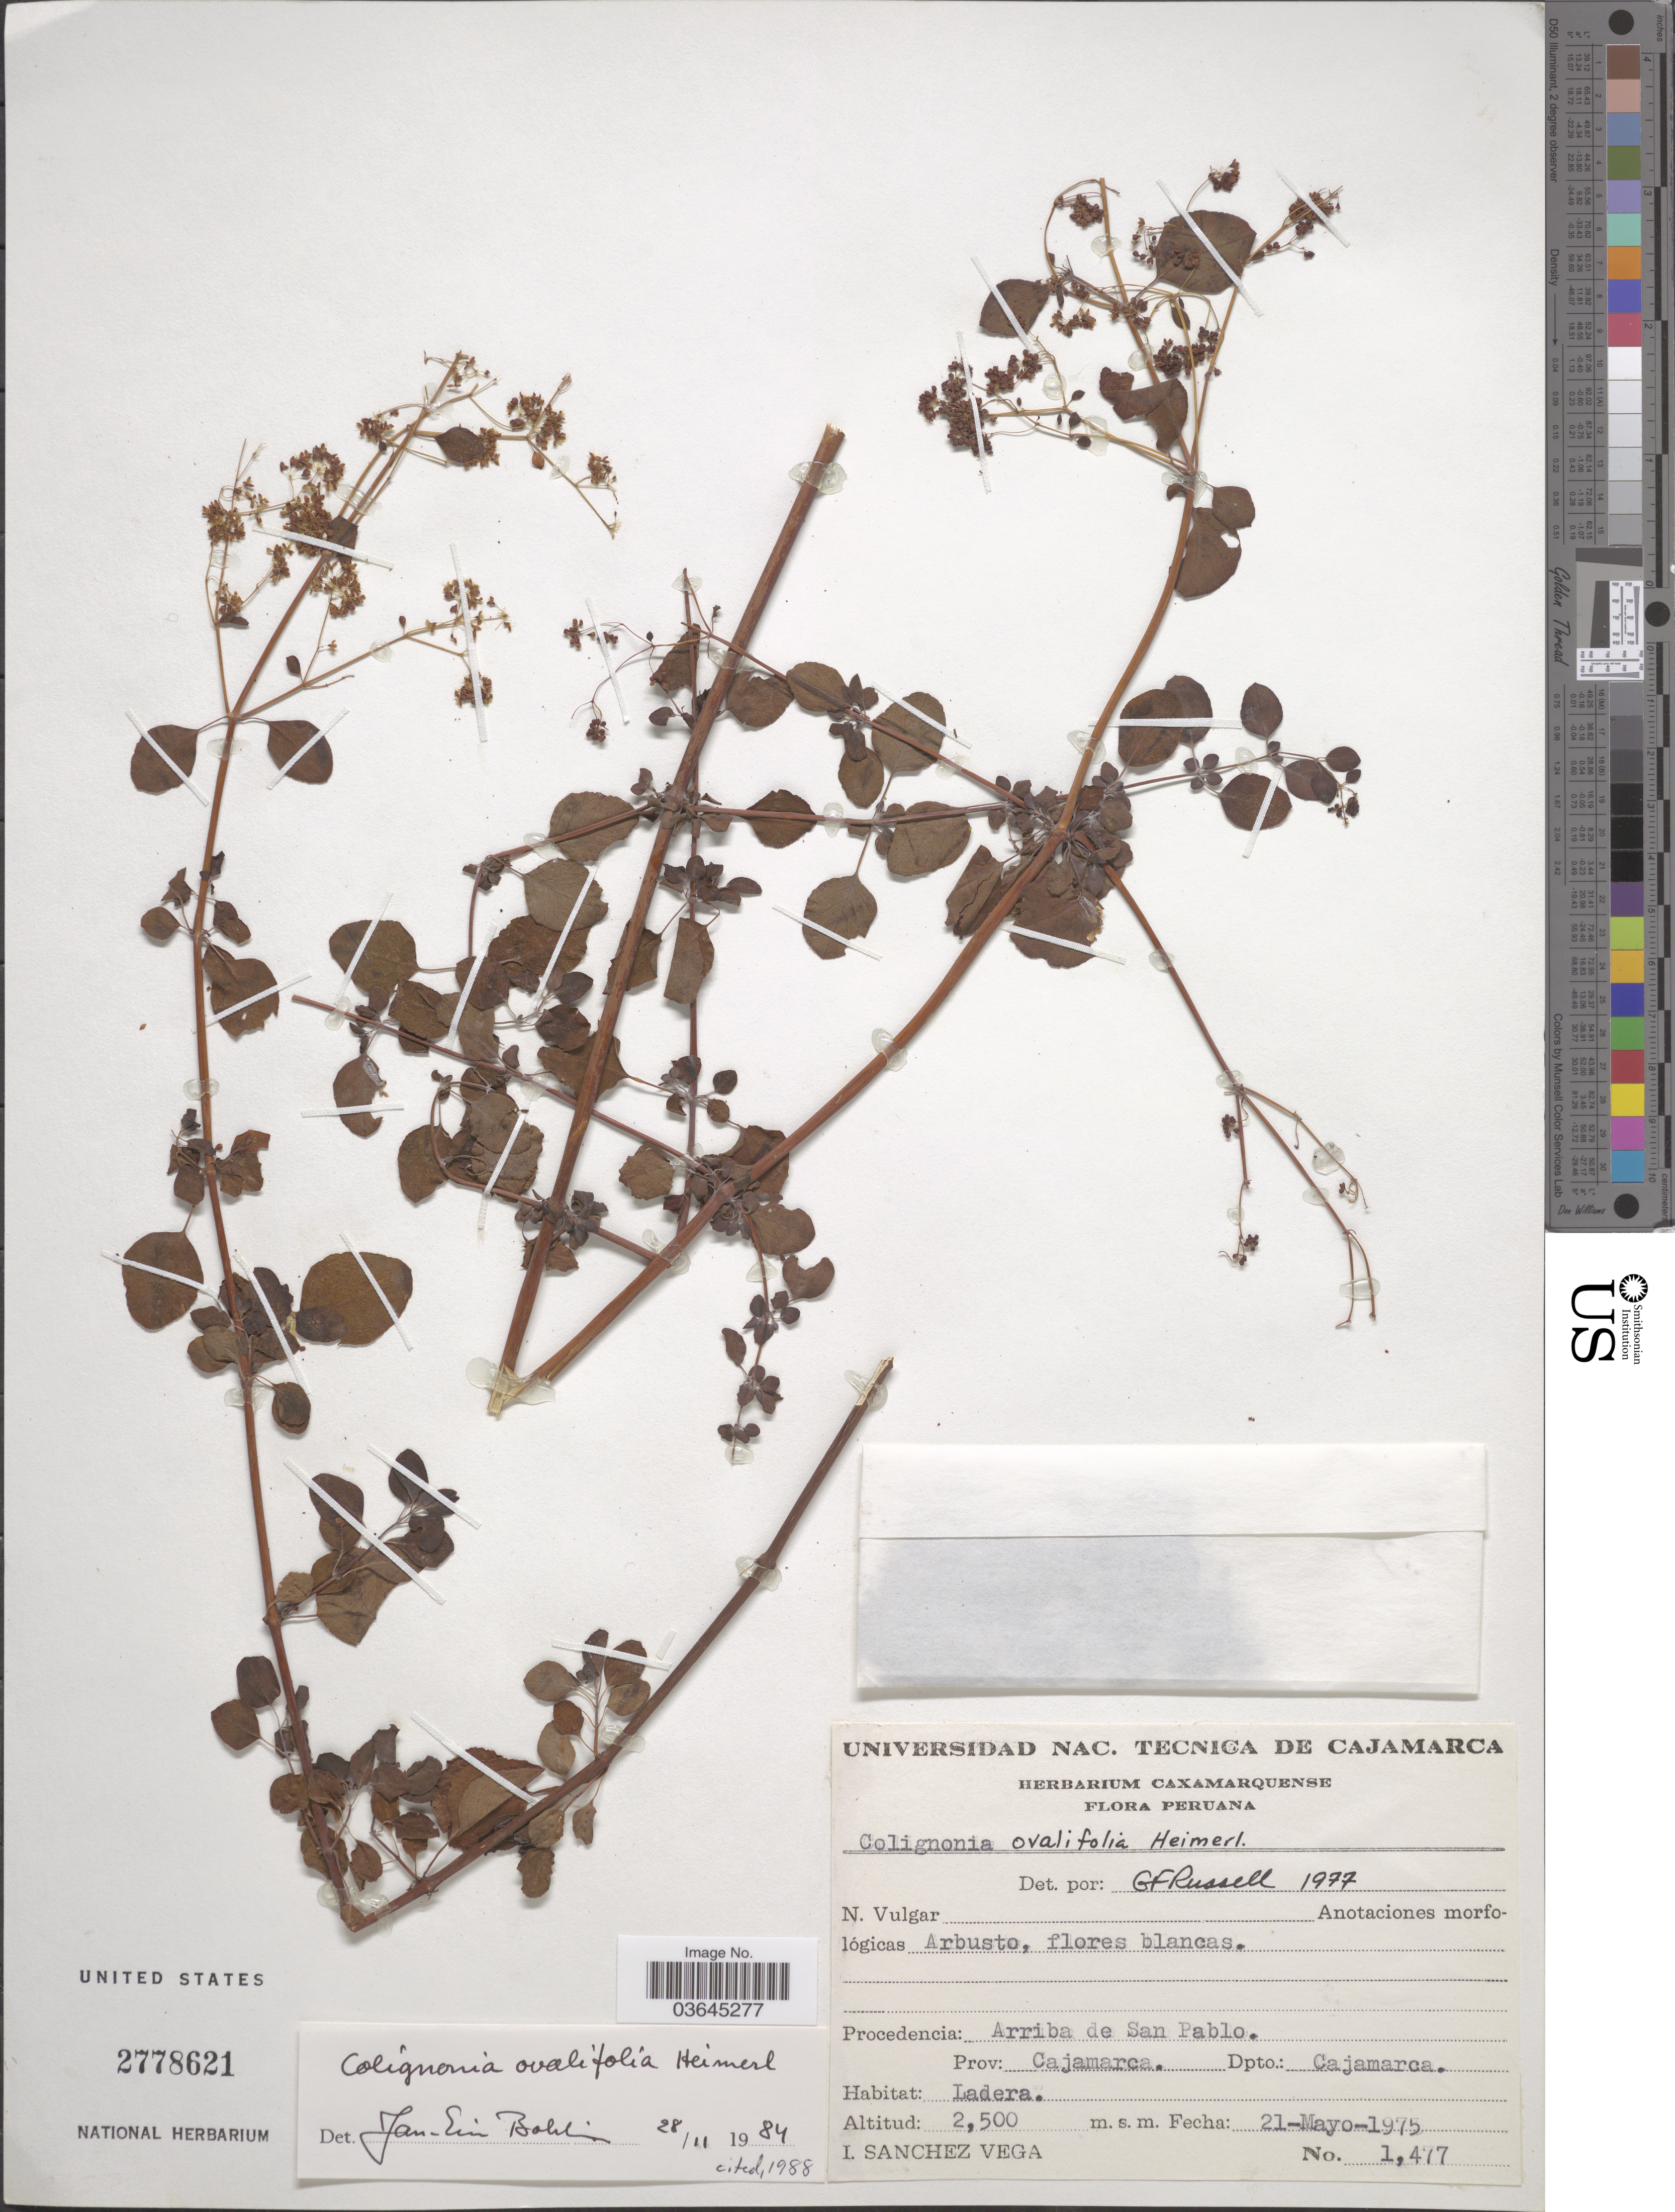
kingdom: Plantae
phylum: Tracheophyta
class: Magnoliopsida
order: Caryophyllales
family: Nyctaginaceae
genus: Colignonia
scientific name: Colignonia ovalifolia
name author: Heimerl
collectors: I. Sánchez Vega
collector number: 1477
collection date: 1975-05-21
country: Peru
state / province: Cajamarca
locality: Arriba de San Pablo. Prov: Cajamarca. Dpto.: Cajamarca.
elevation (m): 2500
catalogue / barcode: US 2778621